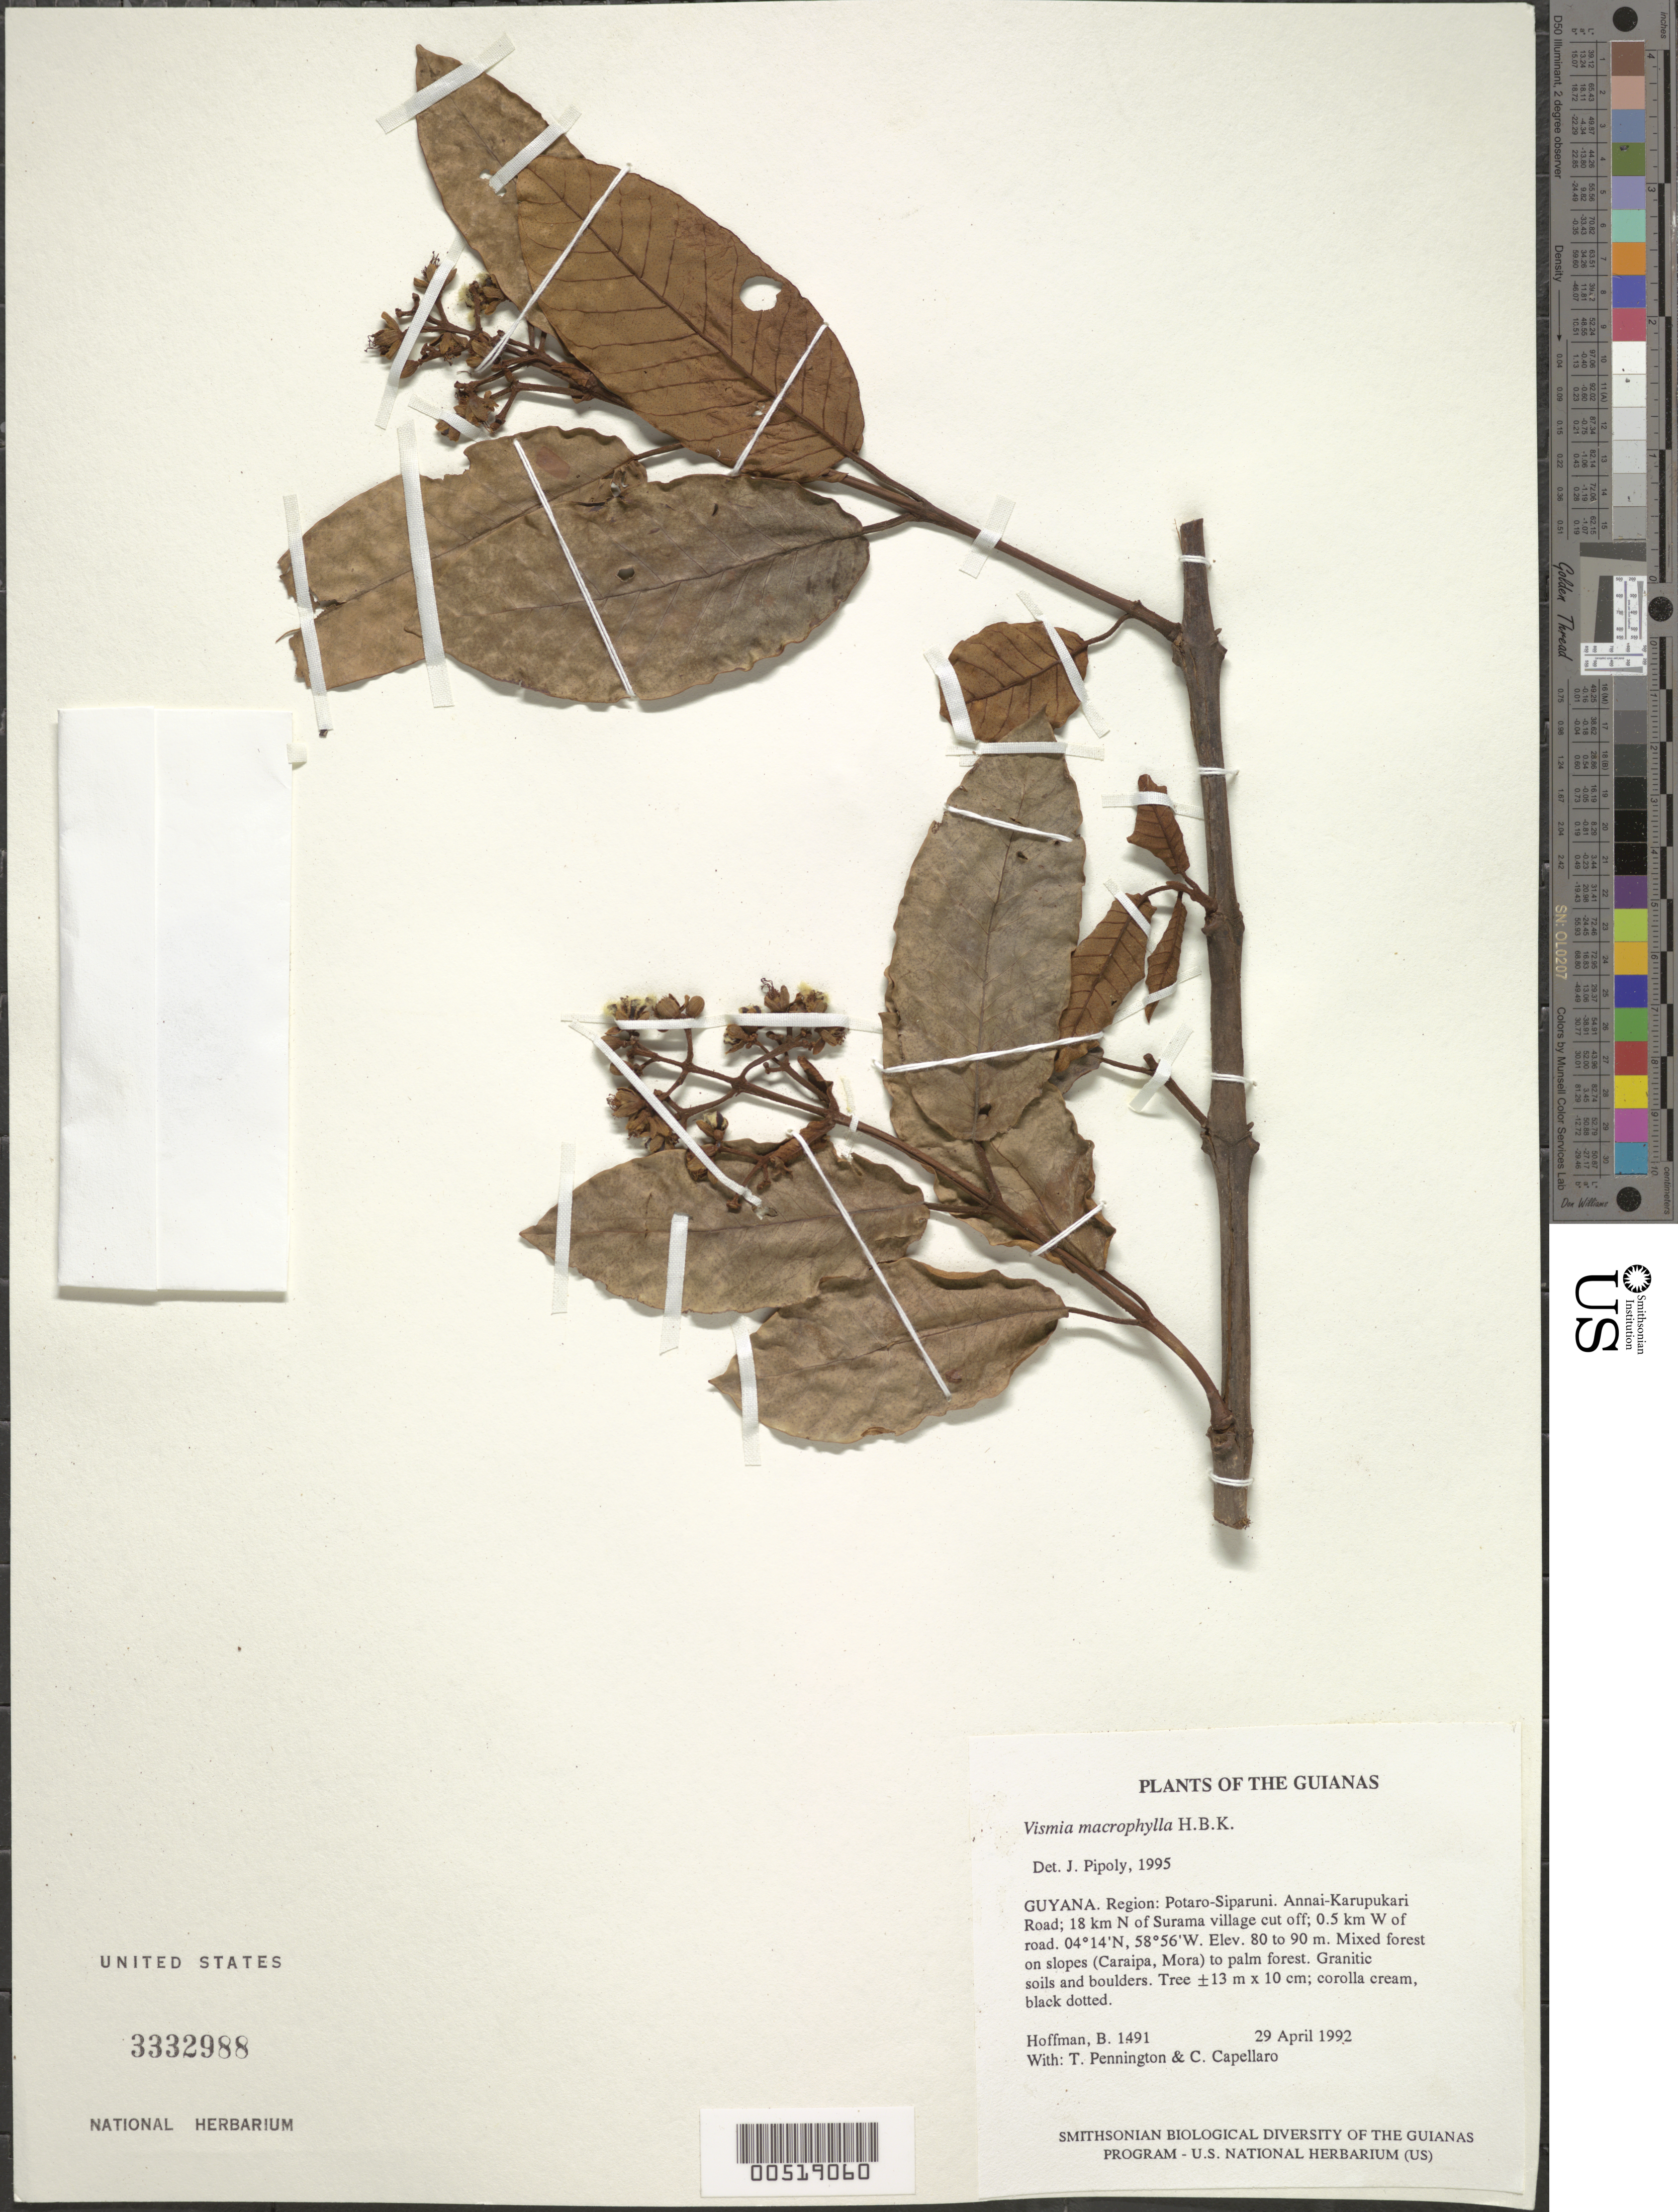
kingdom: Plantae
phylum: Tracheophyta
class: Magnoliopsida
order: Malpighiales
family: Hypericaceae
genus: Vismia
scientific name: Vismia macrophylla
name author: Kunth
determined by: Pipoly, J. J., III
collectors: B. Hoffman, R. T. Pennington & C. Capellaro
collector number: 1491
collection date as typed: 29 April 1992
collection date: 1992-04-29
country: Guyana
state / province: Potaro-Siparuni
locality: Annai-Karupukari Road; 18 km N of Surama village cut off; 0.5 km W of road. Iwokrama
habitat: Mixed forest on slopes (Caraipa, Mora) to palm forest. Granitic soils and boulders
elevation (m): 80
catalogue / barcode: US 3332988